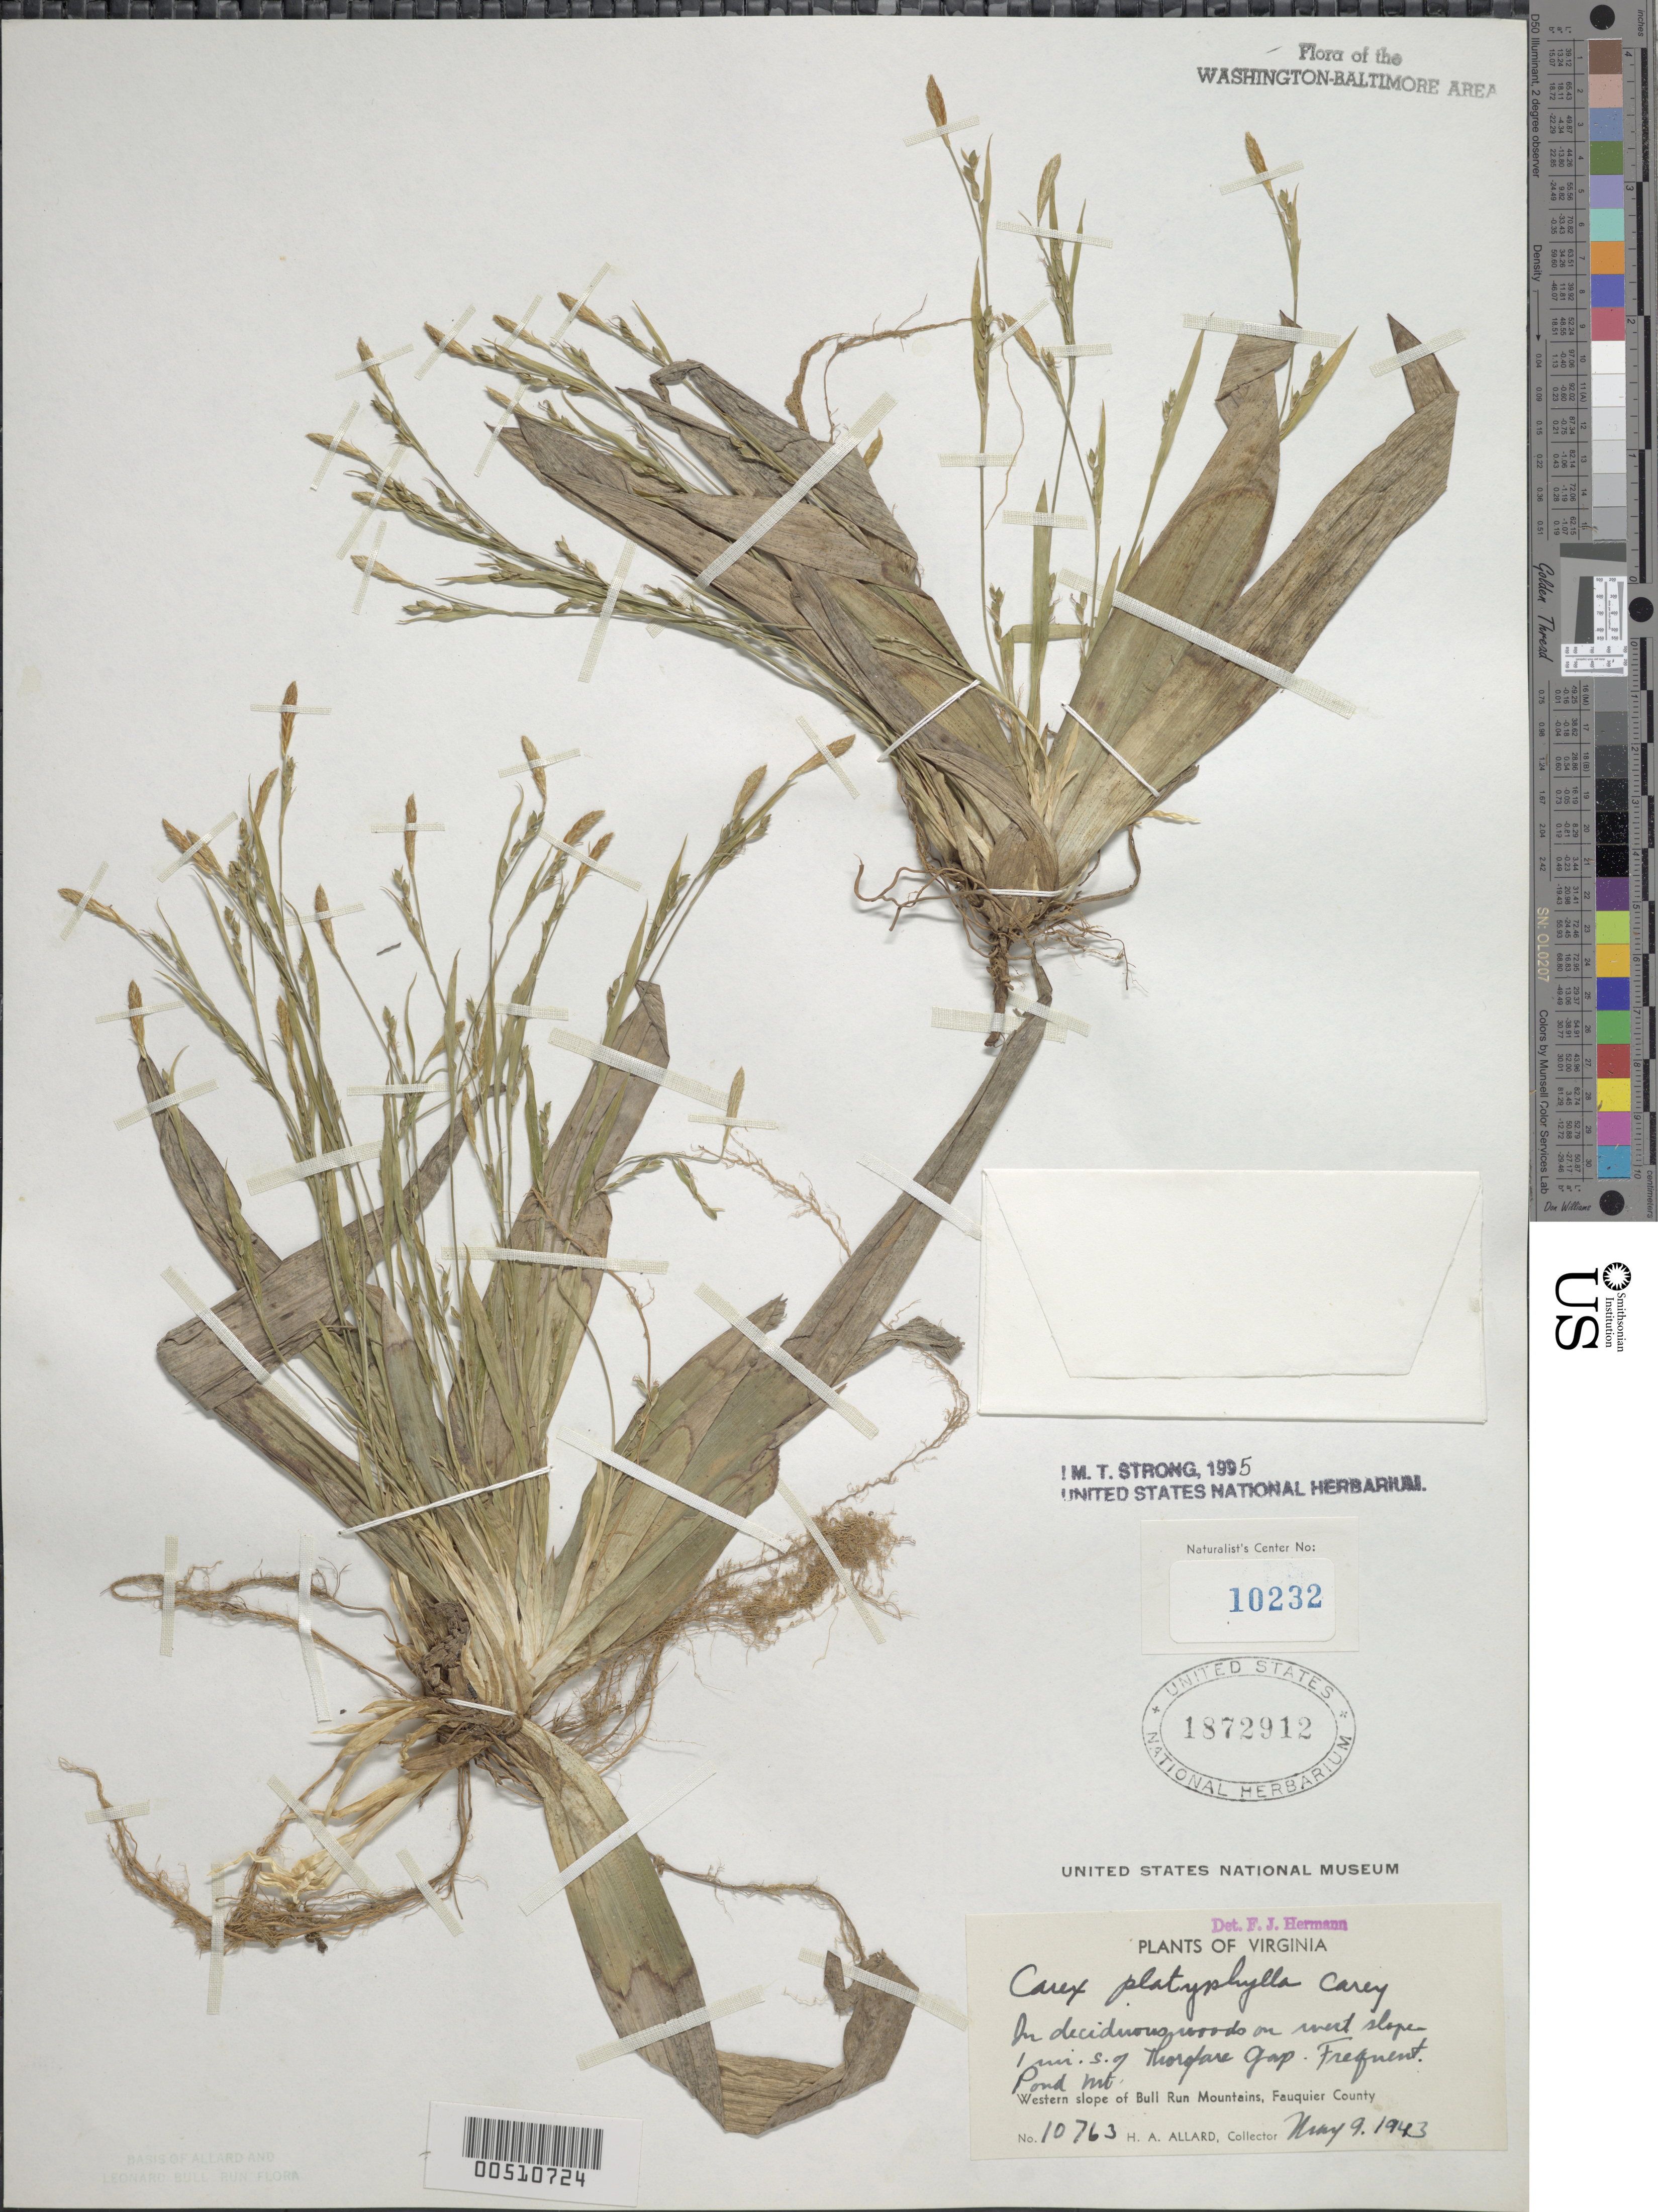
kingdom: Plantae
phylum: Tracheophyta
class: Liliopsida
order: Poales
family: Cyperaceae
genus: Carex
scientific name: Carex platyphylla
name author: J. Carey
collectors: H. A. Allard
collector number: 10763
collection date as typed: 09 May 1943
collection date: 1943-05-09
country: United States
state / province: Virginia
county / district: Fauquier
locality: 1 mi. S of Thorofare Gap, Pond Mt., W slope of Bull Run Mts. Bull Run Mts.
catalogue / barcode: US 1872912